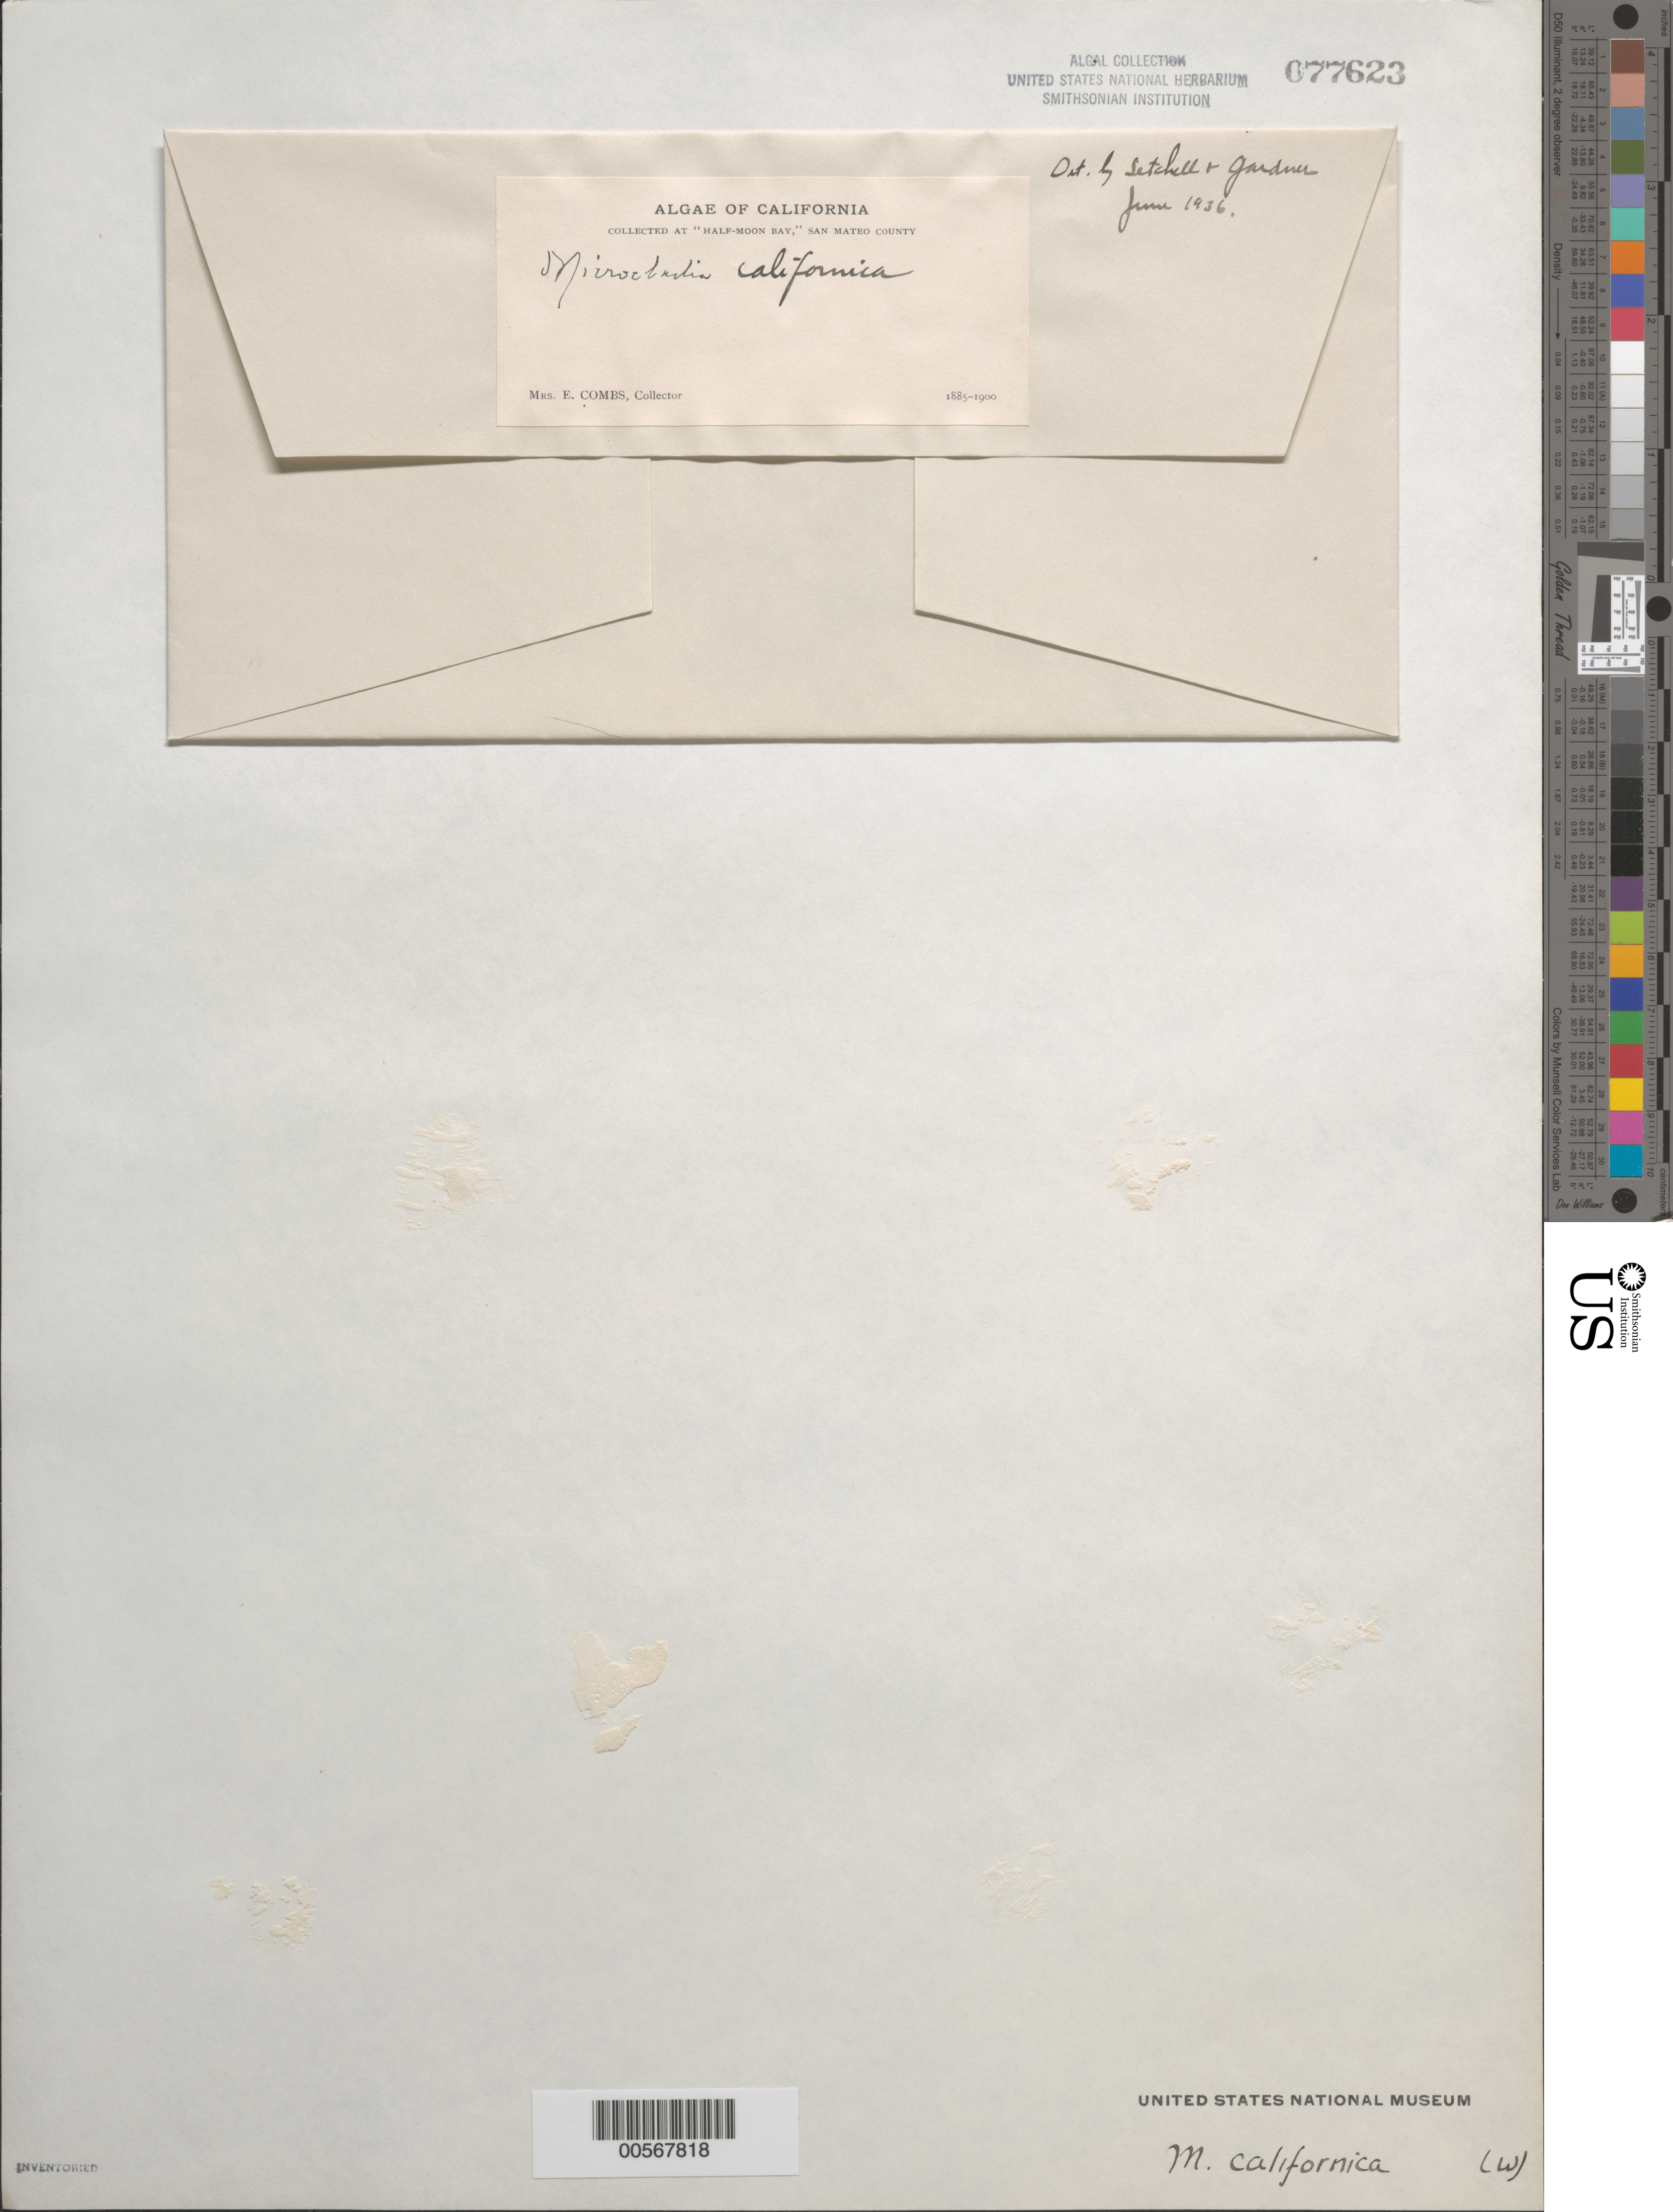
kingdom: Plantae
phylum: Rhodophyta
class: Florideophyceae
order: Ceramiales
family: Ceramiaceae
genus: Campylaephora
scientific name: Campylaephora californica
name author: (Farl.) T.O. Cho in T.O. Cho et al.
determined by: Algae name updating Project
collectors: Mrs. E. Combs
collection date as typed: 1885 to -- --- 1900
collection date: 1885/1900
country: United States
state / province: California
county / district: San Mateo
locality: Half Moon Bay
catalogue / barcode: US 77623